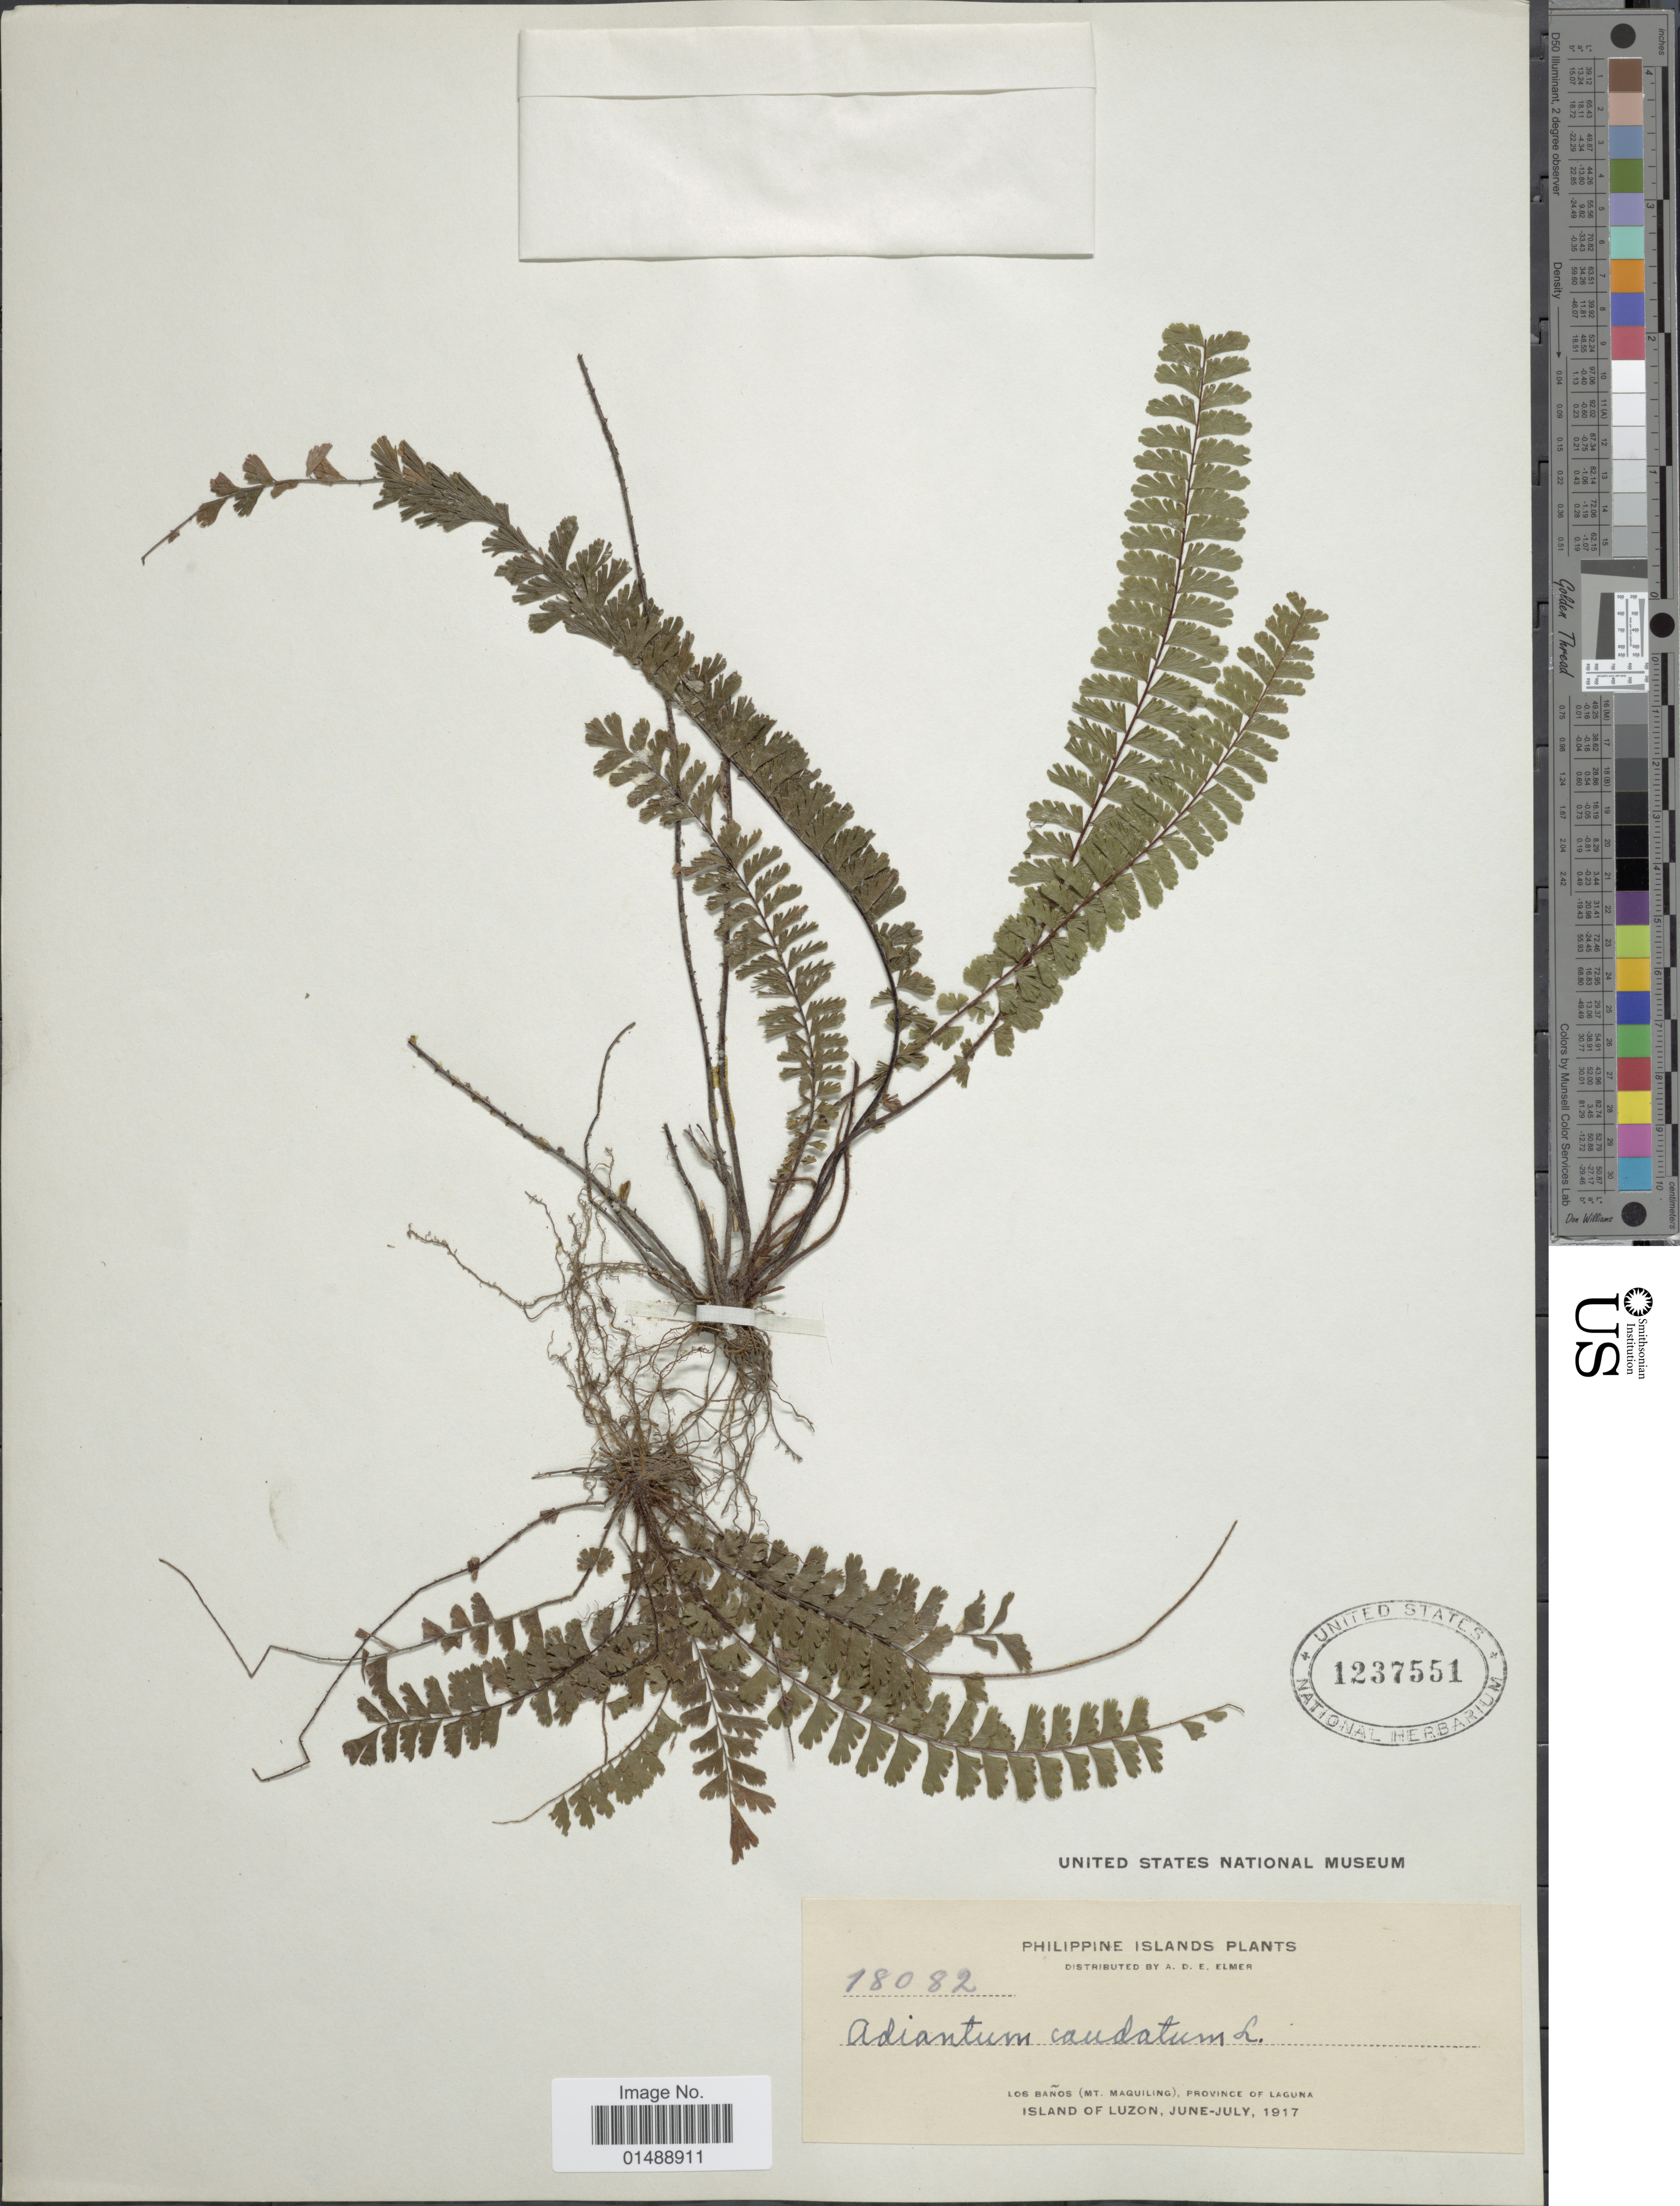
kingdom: Plantae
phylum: Tracheophyta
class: Polypodiopsida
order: Polypodiales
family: Pteridaceae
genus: Adiantum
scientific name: Adiantum caudatum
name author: L.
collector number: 18082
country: Philippines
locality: Los Banos (Mt. Maquiling), Province of Laguna, Island of Luzon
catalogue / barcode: US 1237551